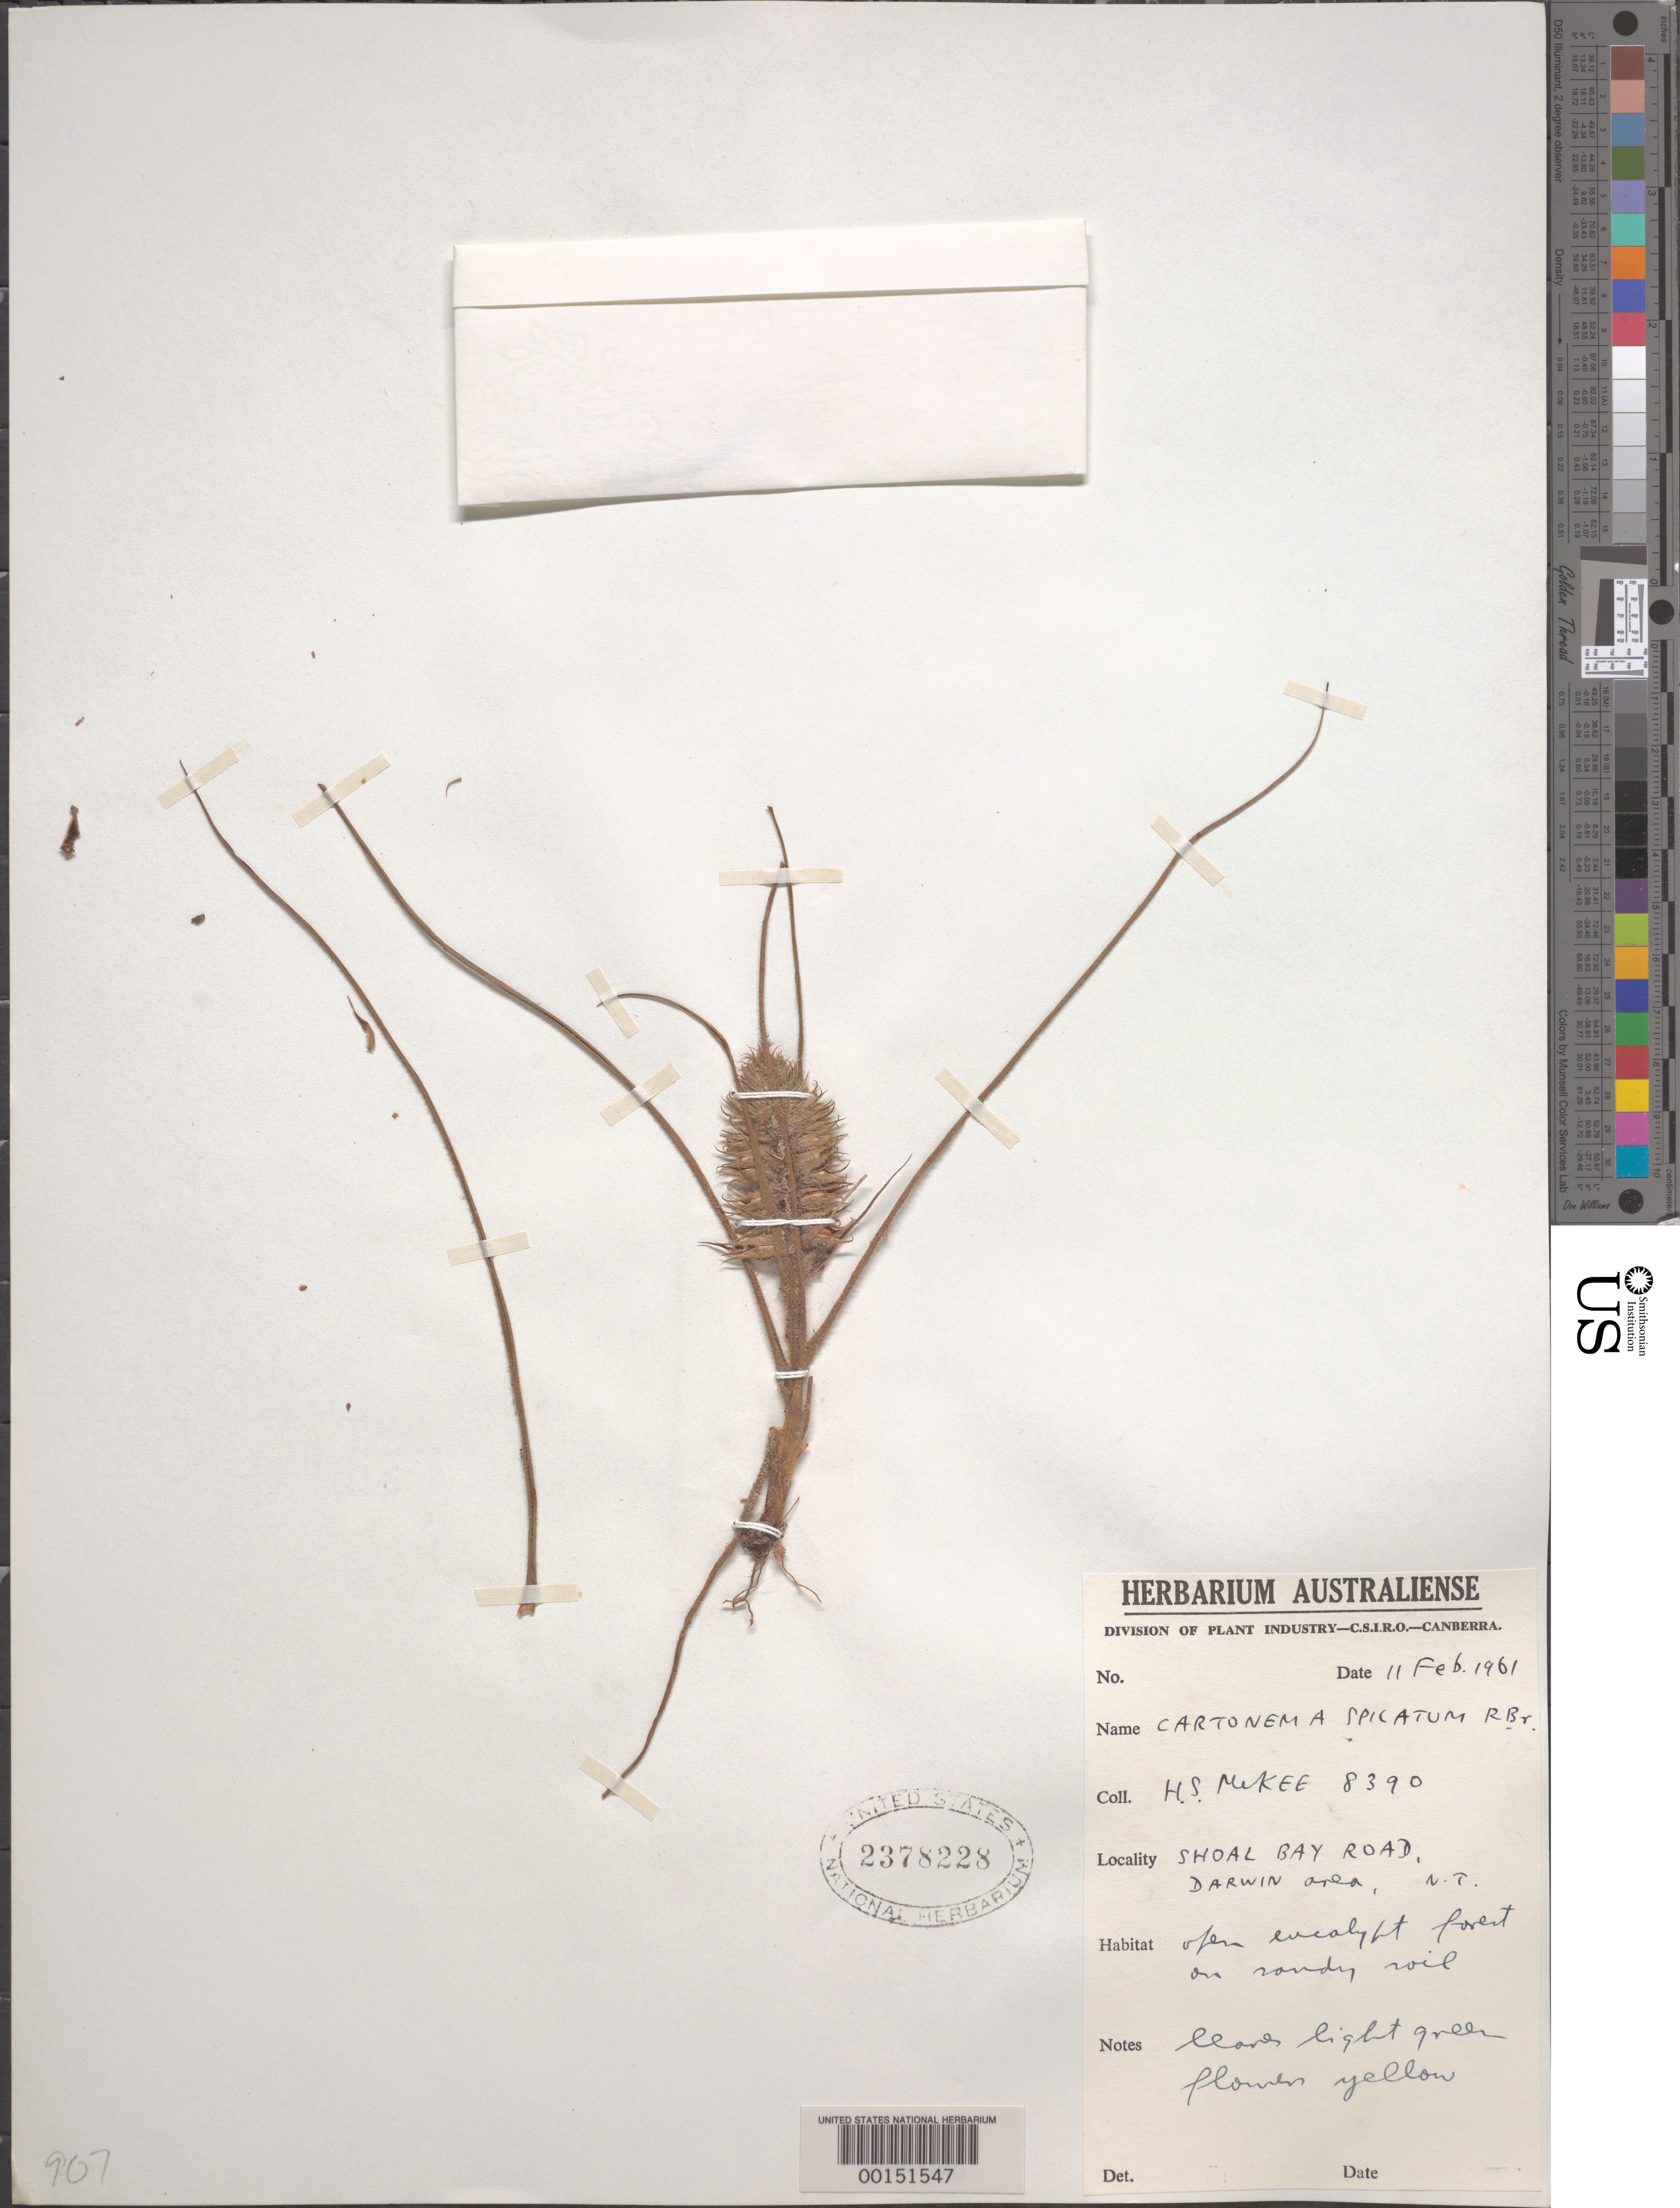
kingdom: Plantae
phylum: Tracheophyta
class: Liliopsida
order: Commelinales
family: Commelinaceae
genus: Cartonema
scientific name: Cartonema spicatum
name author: R. Br.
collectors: H. Mekee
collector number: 8390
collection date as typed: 11 Feb 1961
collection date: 1961-02-11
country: Australia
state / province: Northern Territory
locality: Shoal bay road, near darwin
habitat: Eucalypt forest, sandy soil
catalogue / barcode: US 2378228